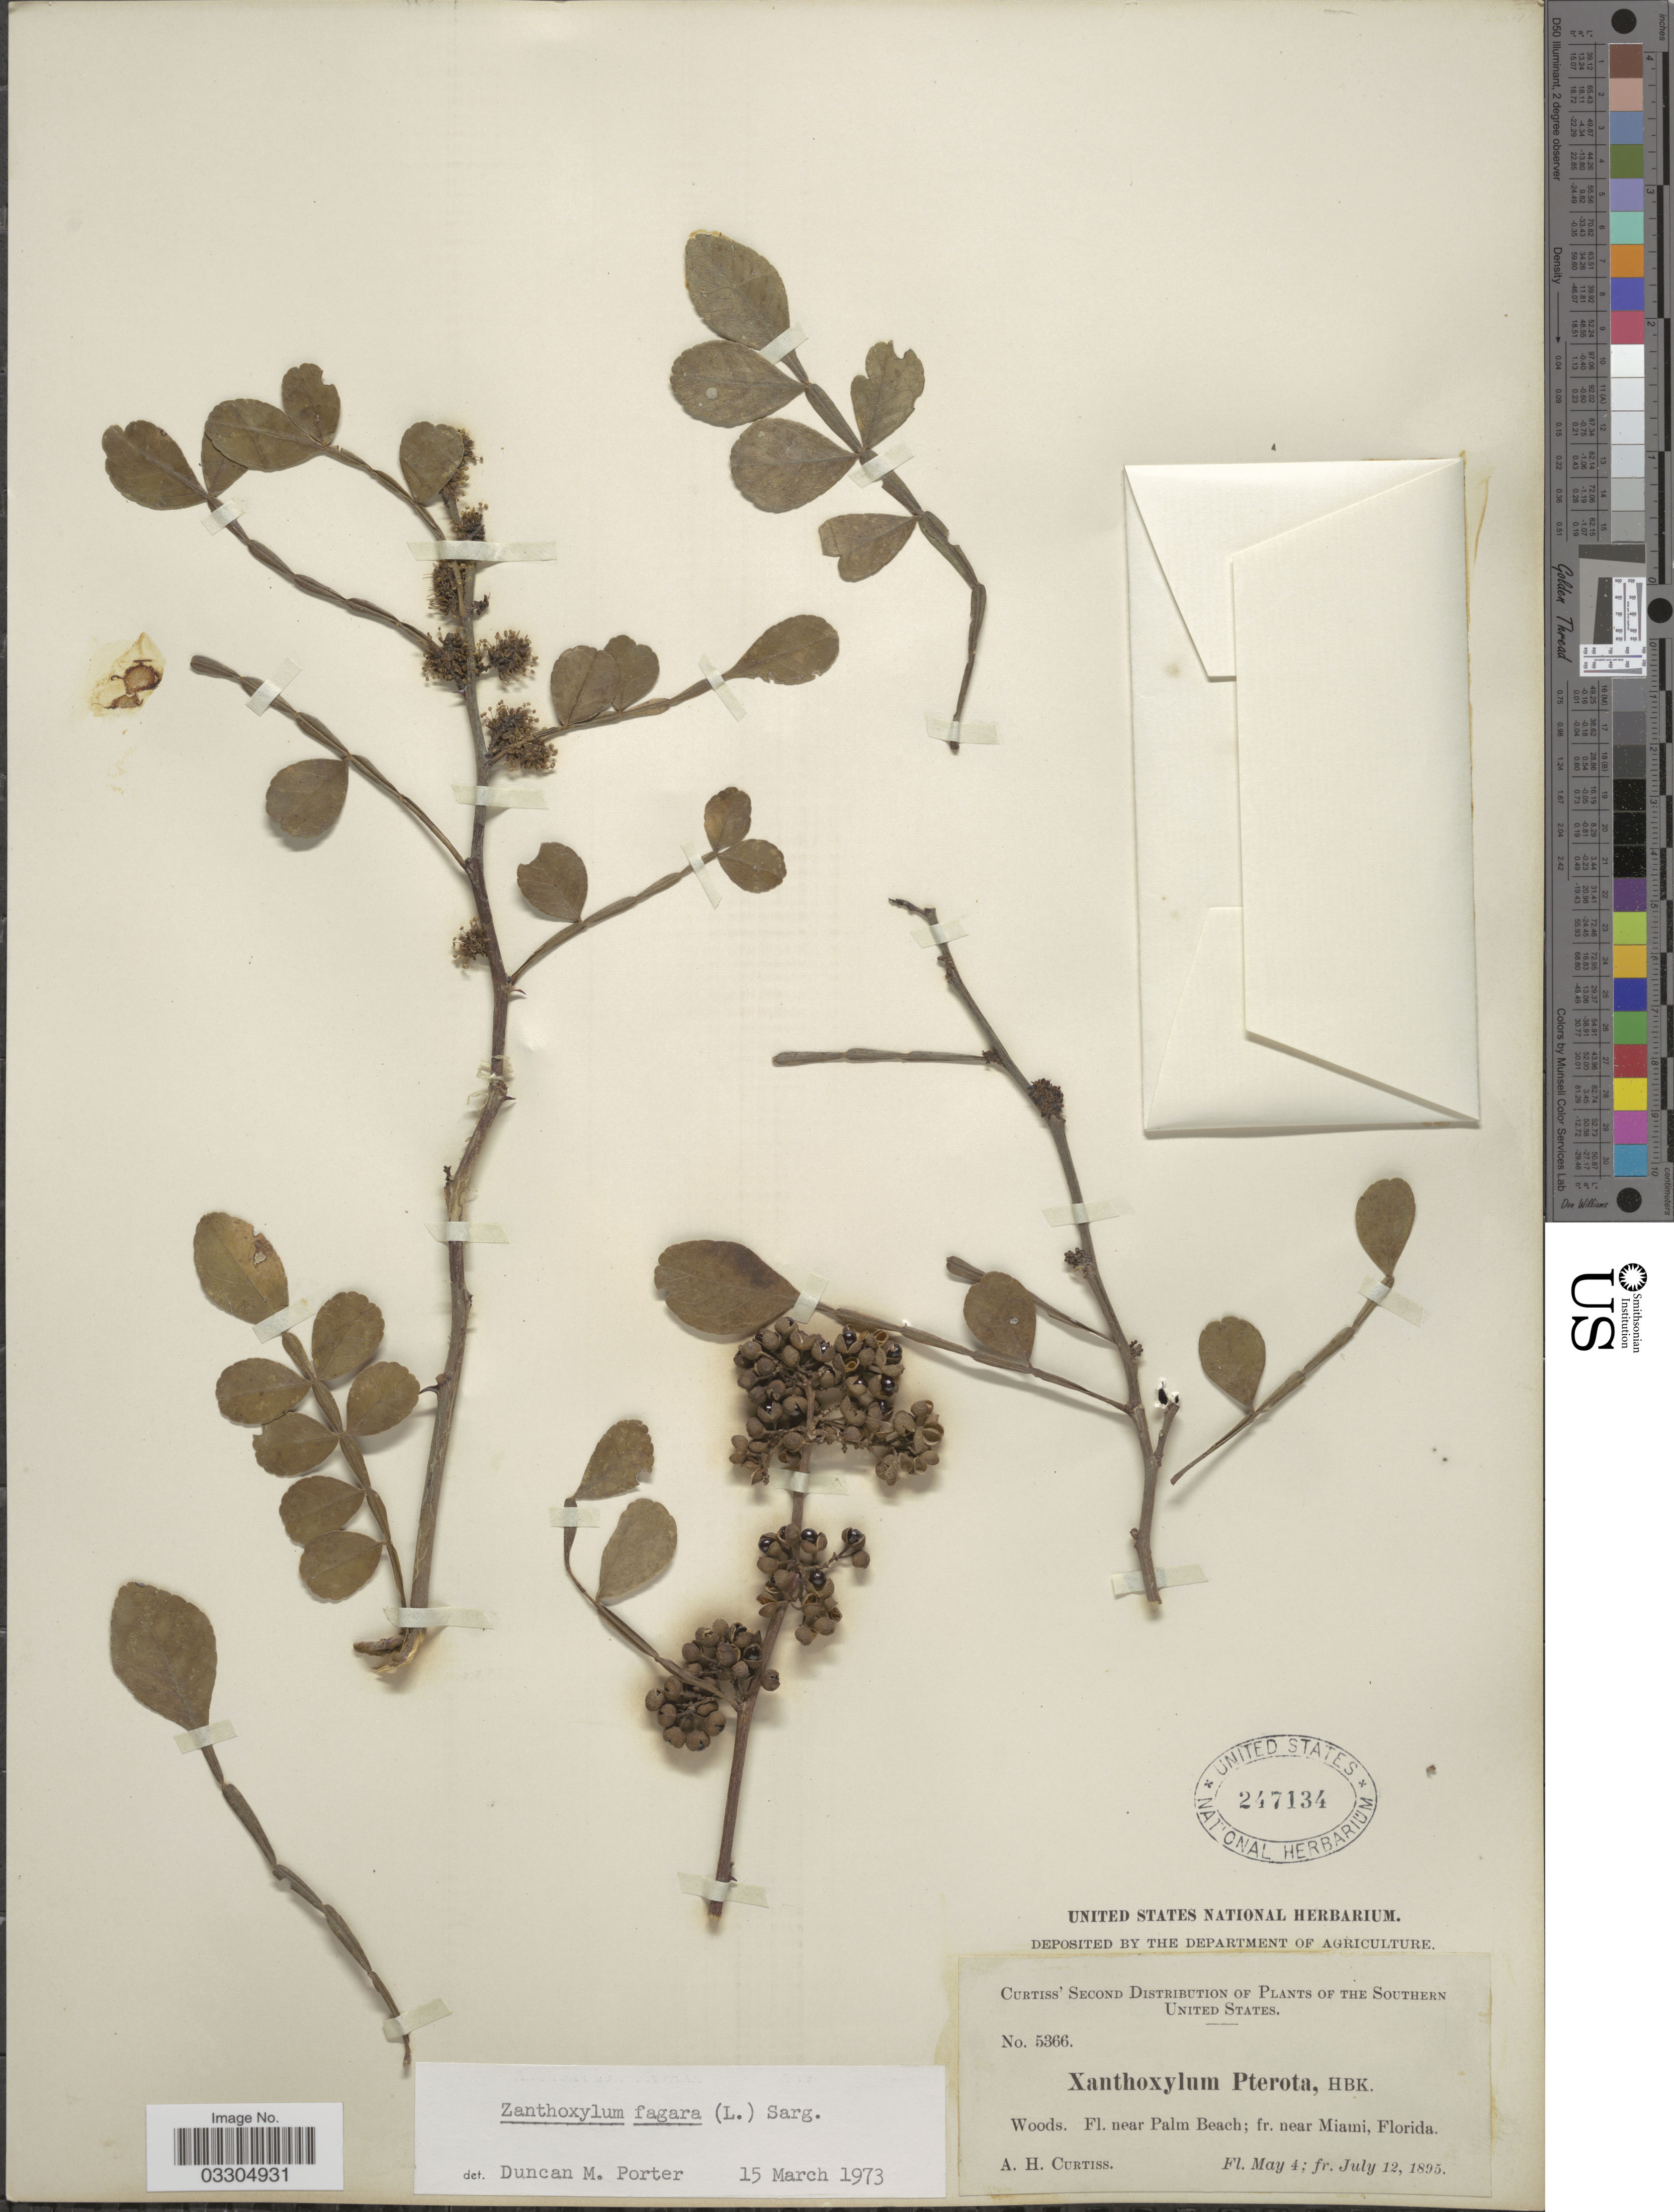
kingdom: Plantae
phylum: Tracheophyta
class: Magnoliopsida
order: Sapindales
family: Rutaceae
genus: Zanthoxylum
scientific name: Zanthoxylum fagara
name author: (L.) Sarg.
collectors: A. H. Curtiss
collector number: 5366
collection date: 1895-05-04/1895-07-12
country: United States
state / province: Florida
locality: The Southern United States. Near Palm Beach; Near Miami.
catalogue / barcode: US 247134